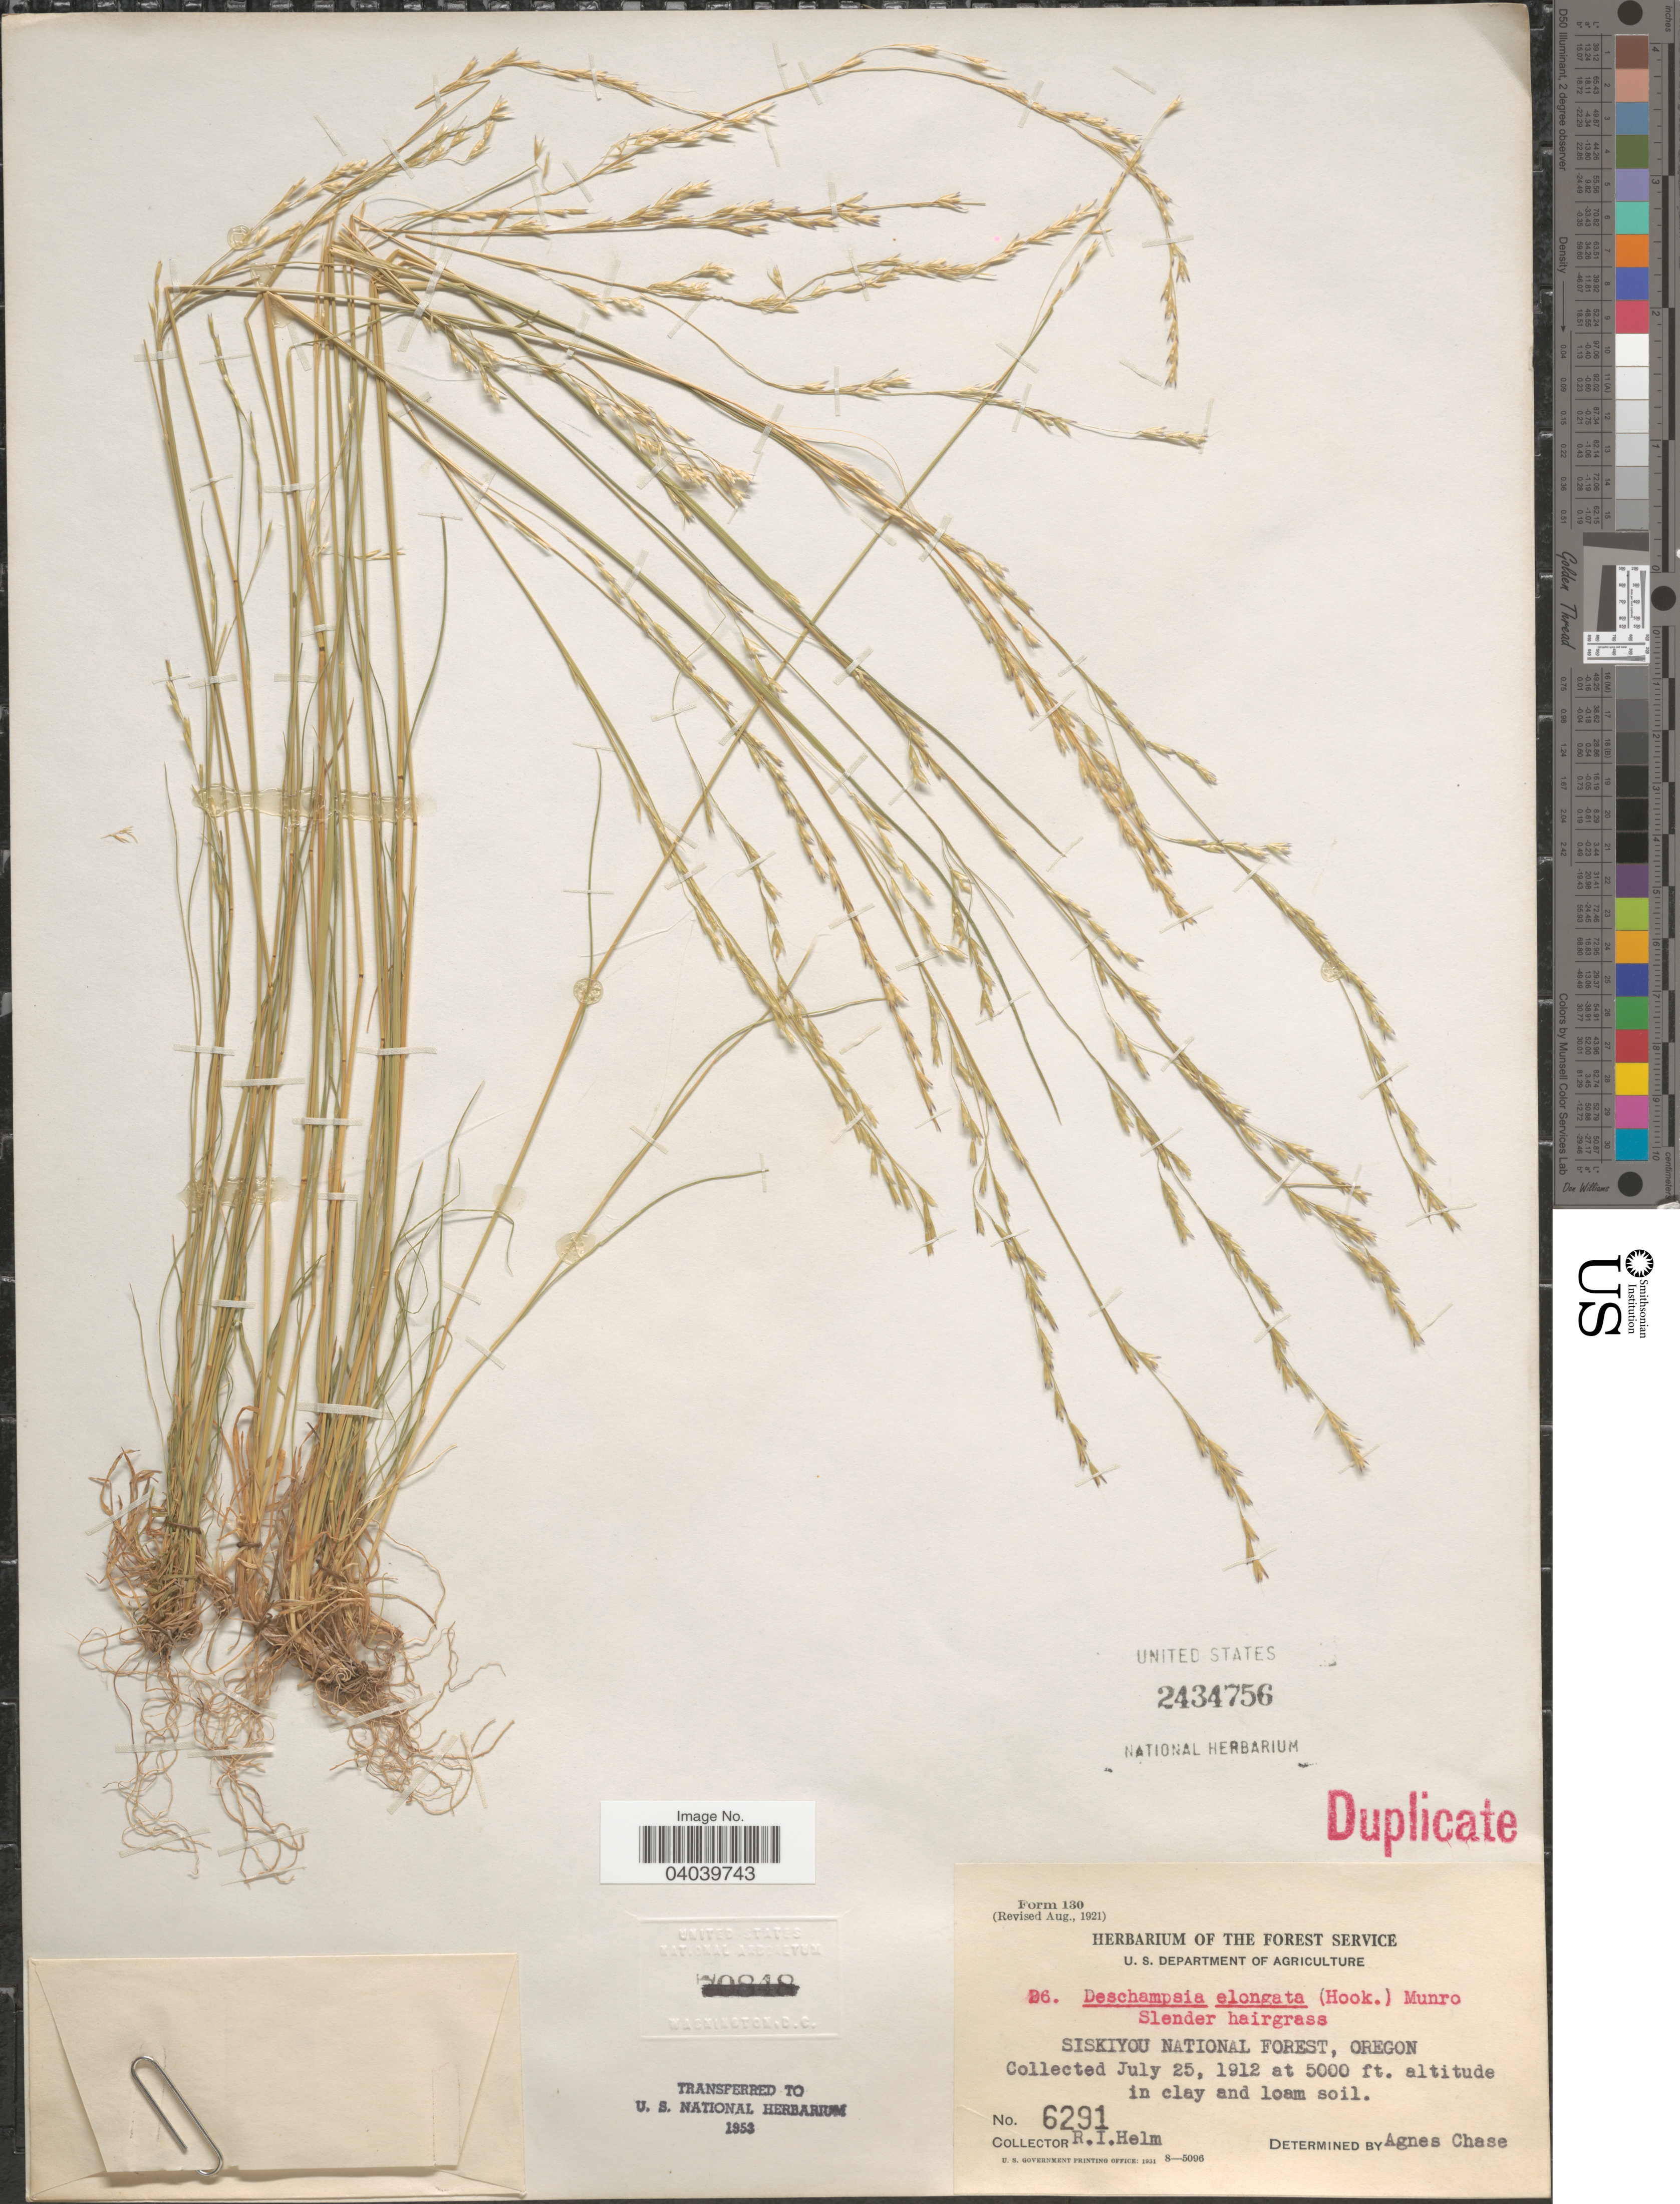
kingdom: Plantae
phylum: Tracheophyta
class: Liliopsida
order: Poales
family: Poaceae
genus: Deschampsia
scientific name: Deschampsia elongata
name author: (Hook.) Munro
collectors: R. Helm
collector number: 6291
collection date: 1912-07-25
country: United States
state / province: Oregon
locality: Siskiyou National Forest.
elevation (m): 1524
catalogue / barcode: US 2434756